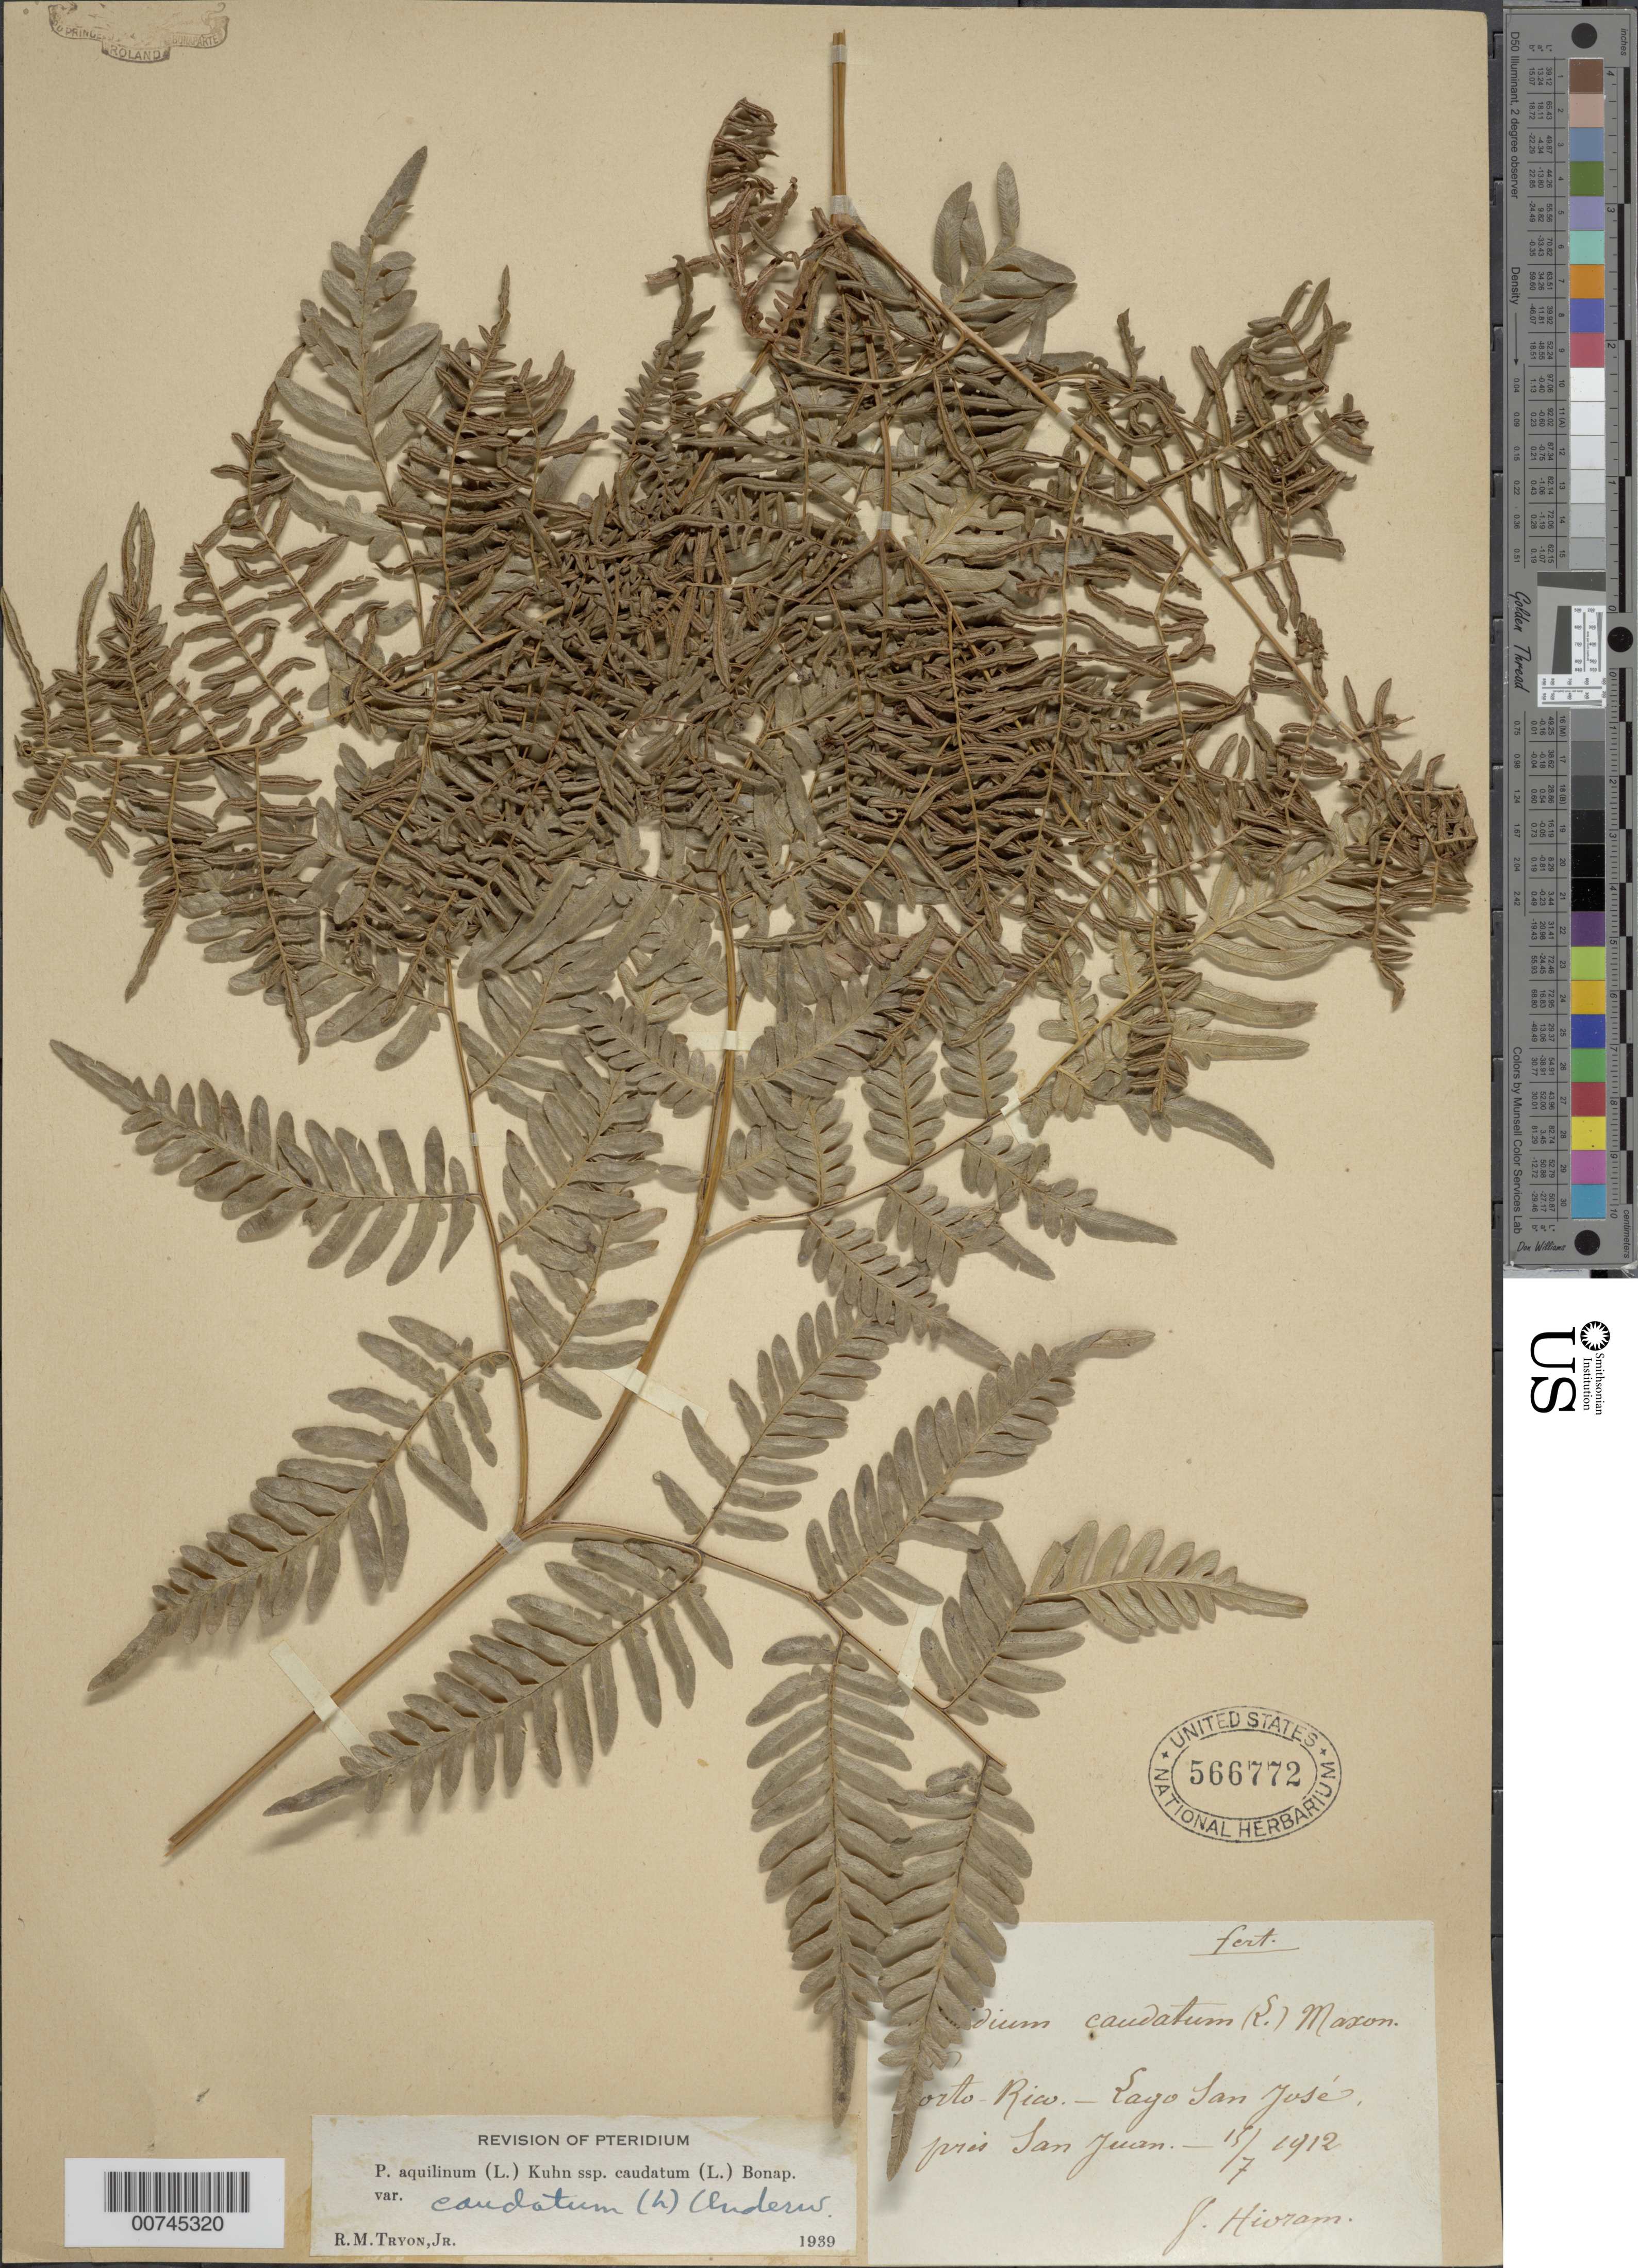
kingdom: Plantae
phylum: Tracheophyta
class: Polypodiopsida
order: Polypodiales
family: Dennstaedtiaceae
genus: Pteridium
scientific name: Pteridium caudatum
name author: (L.) Maxon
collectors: Bro. Hioram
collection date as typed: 15 Jul 1912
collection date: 1912-07-15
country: Puerto Rico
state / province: San Juan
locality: Laguna San Jose.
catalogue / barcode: US 566772